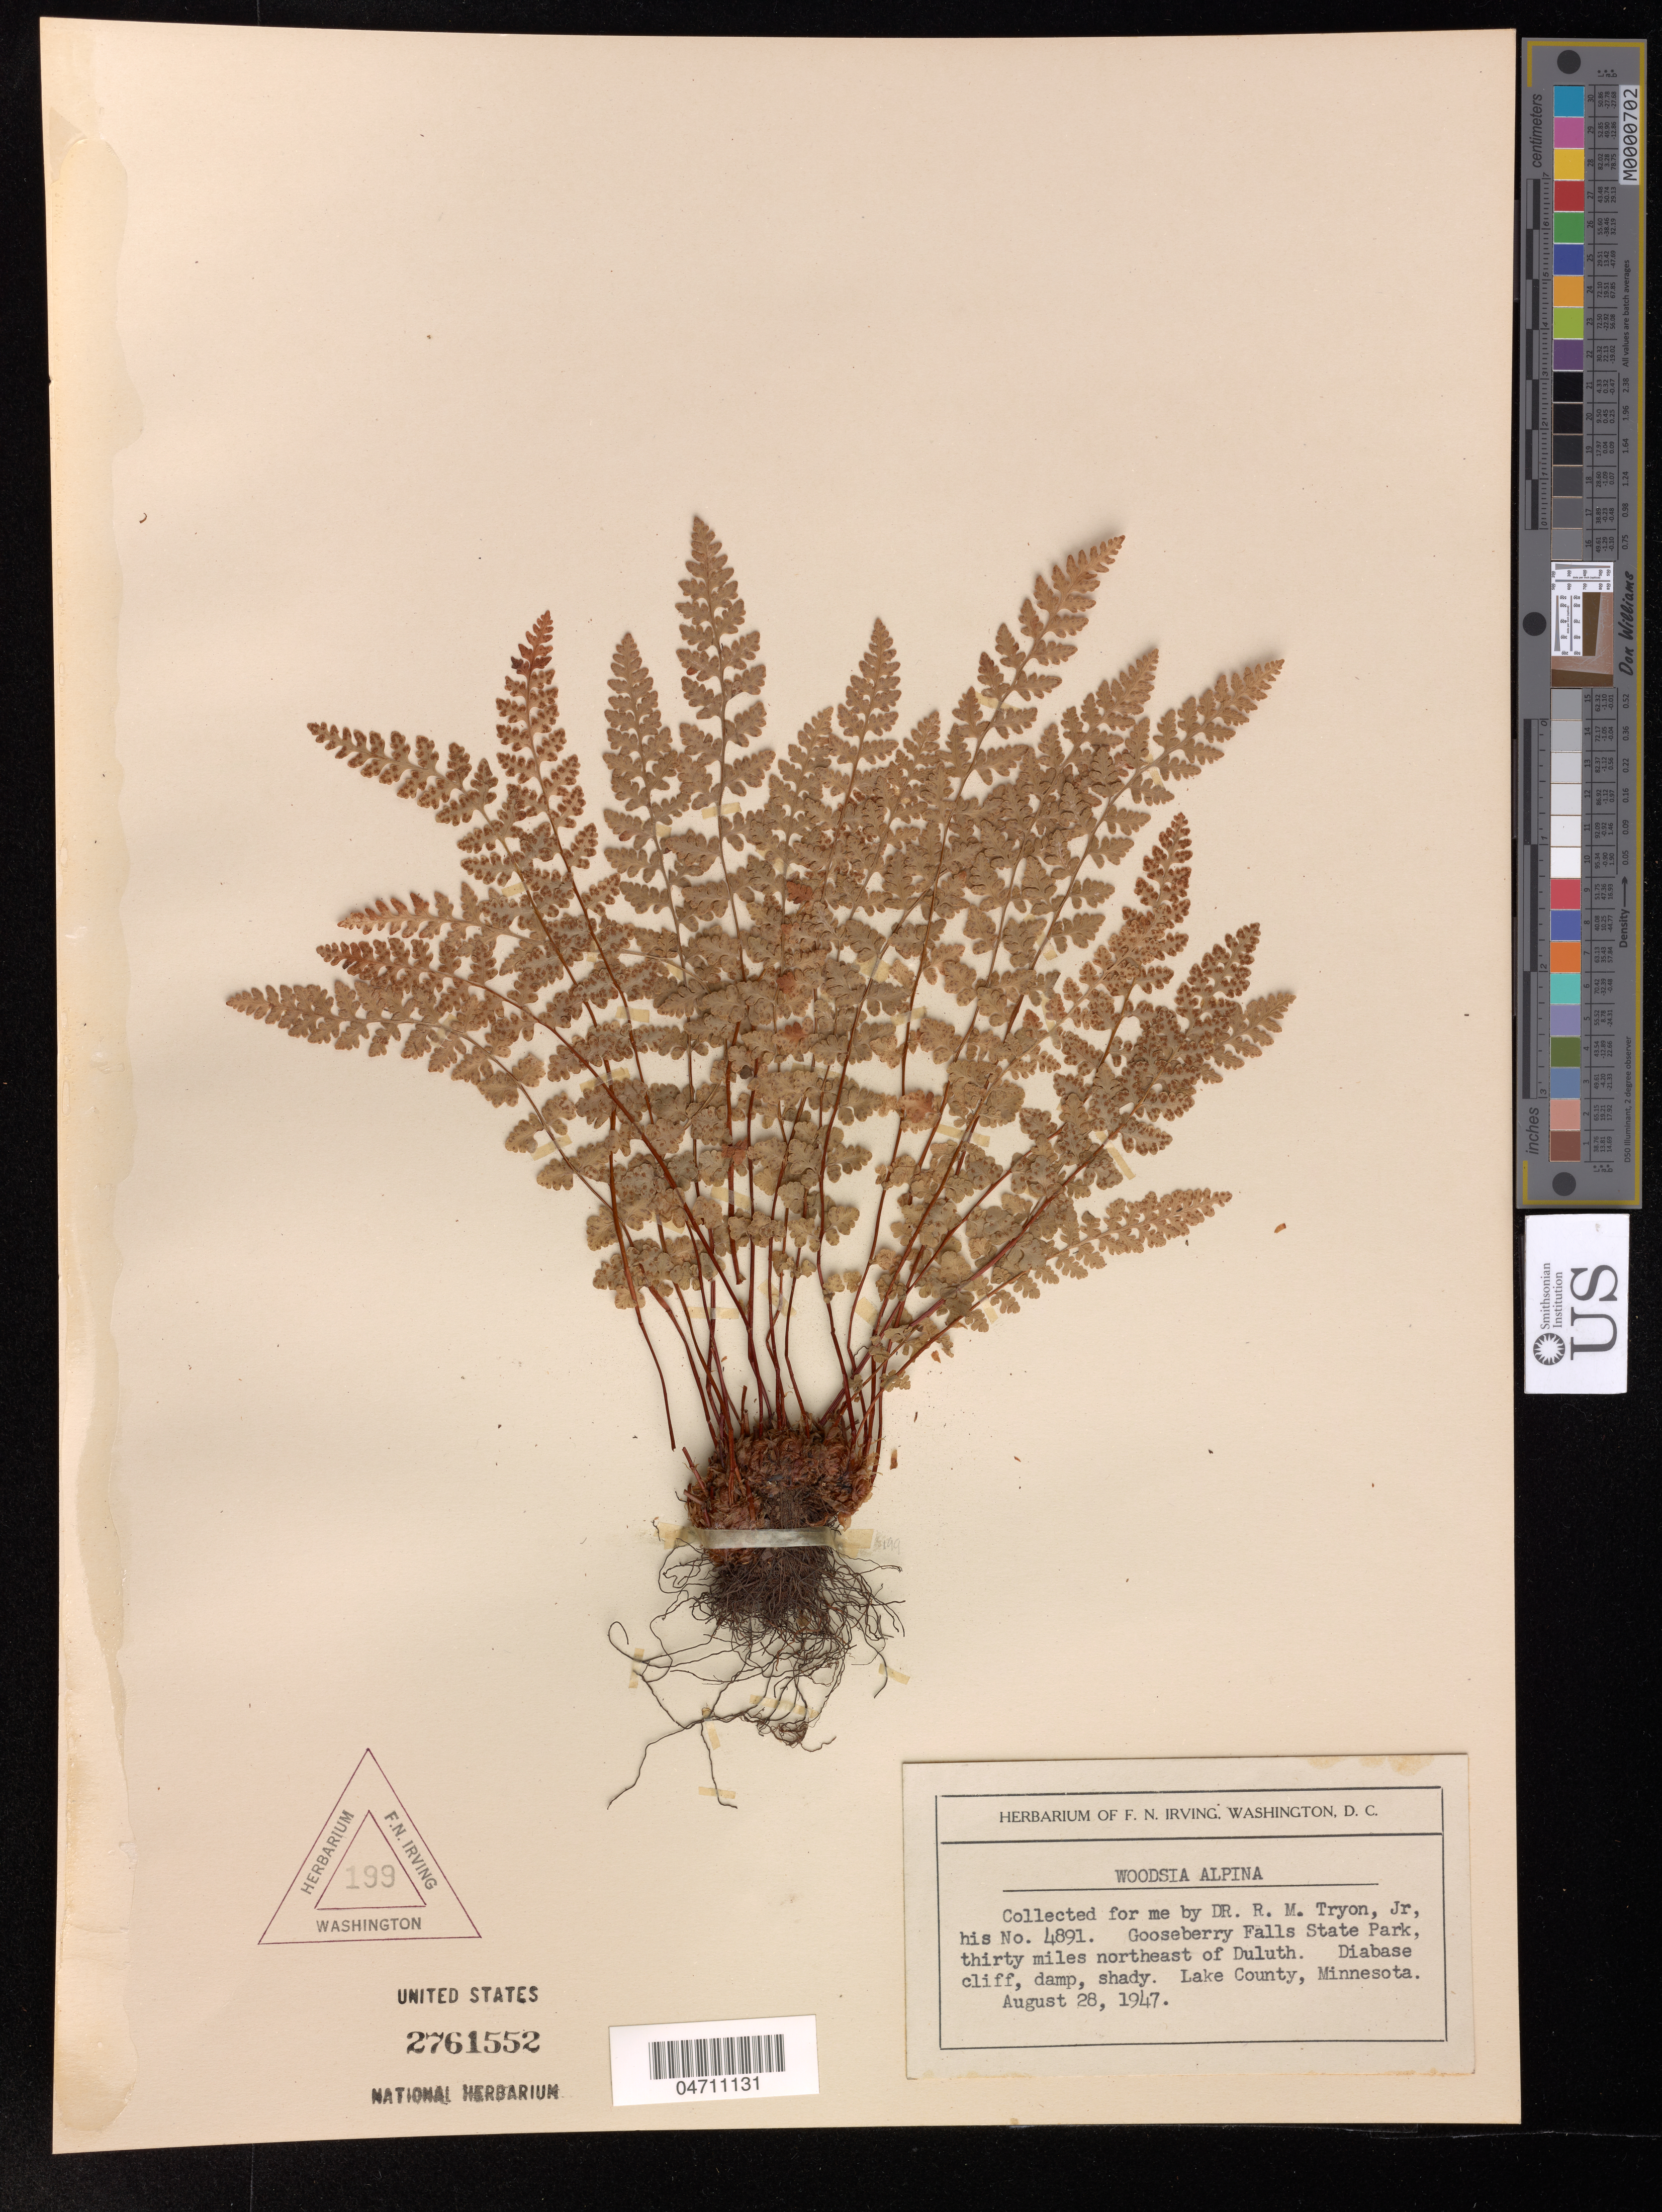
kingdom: Plantae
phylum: Tracheophyta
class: Polypodiopsida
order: Polypodiales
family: Woodsiaceae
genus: Woodsia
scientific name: Woodsia alpina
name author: (Bolton) S.F. Gray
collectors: R. Tryon Jr.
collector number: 4891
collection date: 1947-08-28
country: United States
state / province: Minnesota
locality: Gooseberry Falls State Park, thirty miles northeast of Duluth. Lake County.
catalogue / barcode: US 2761552